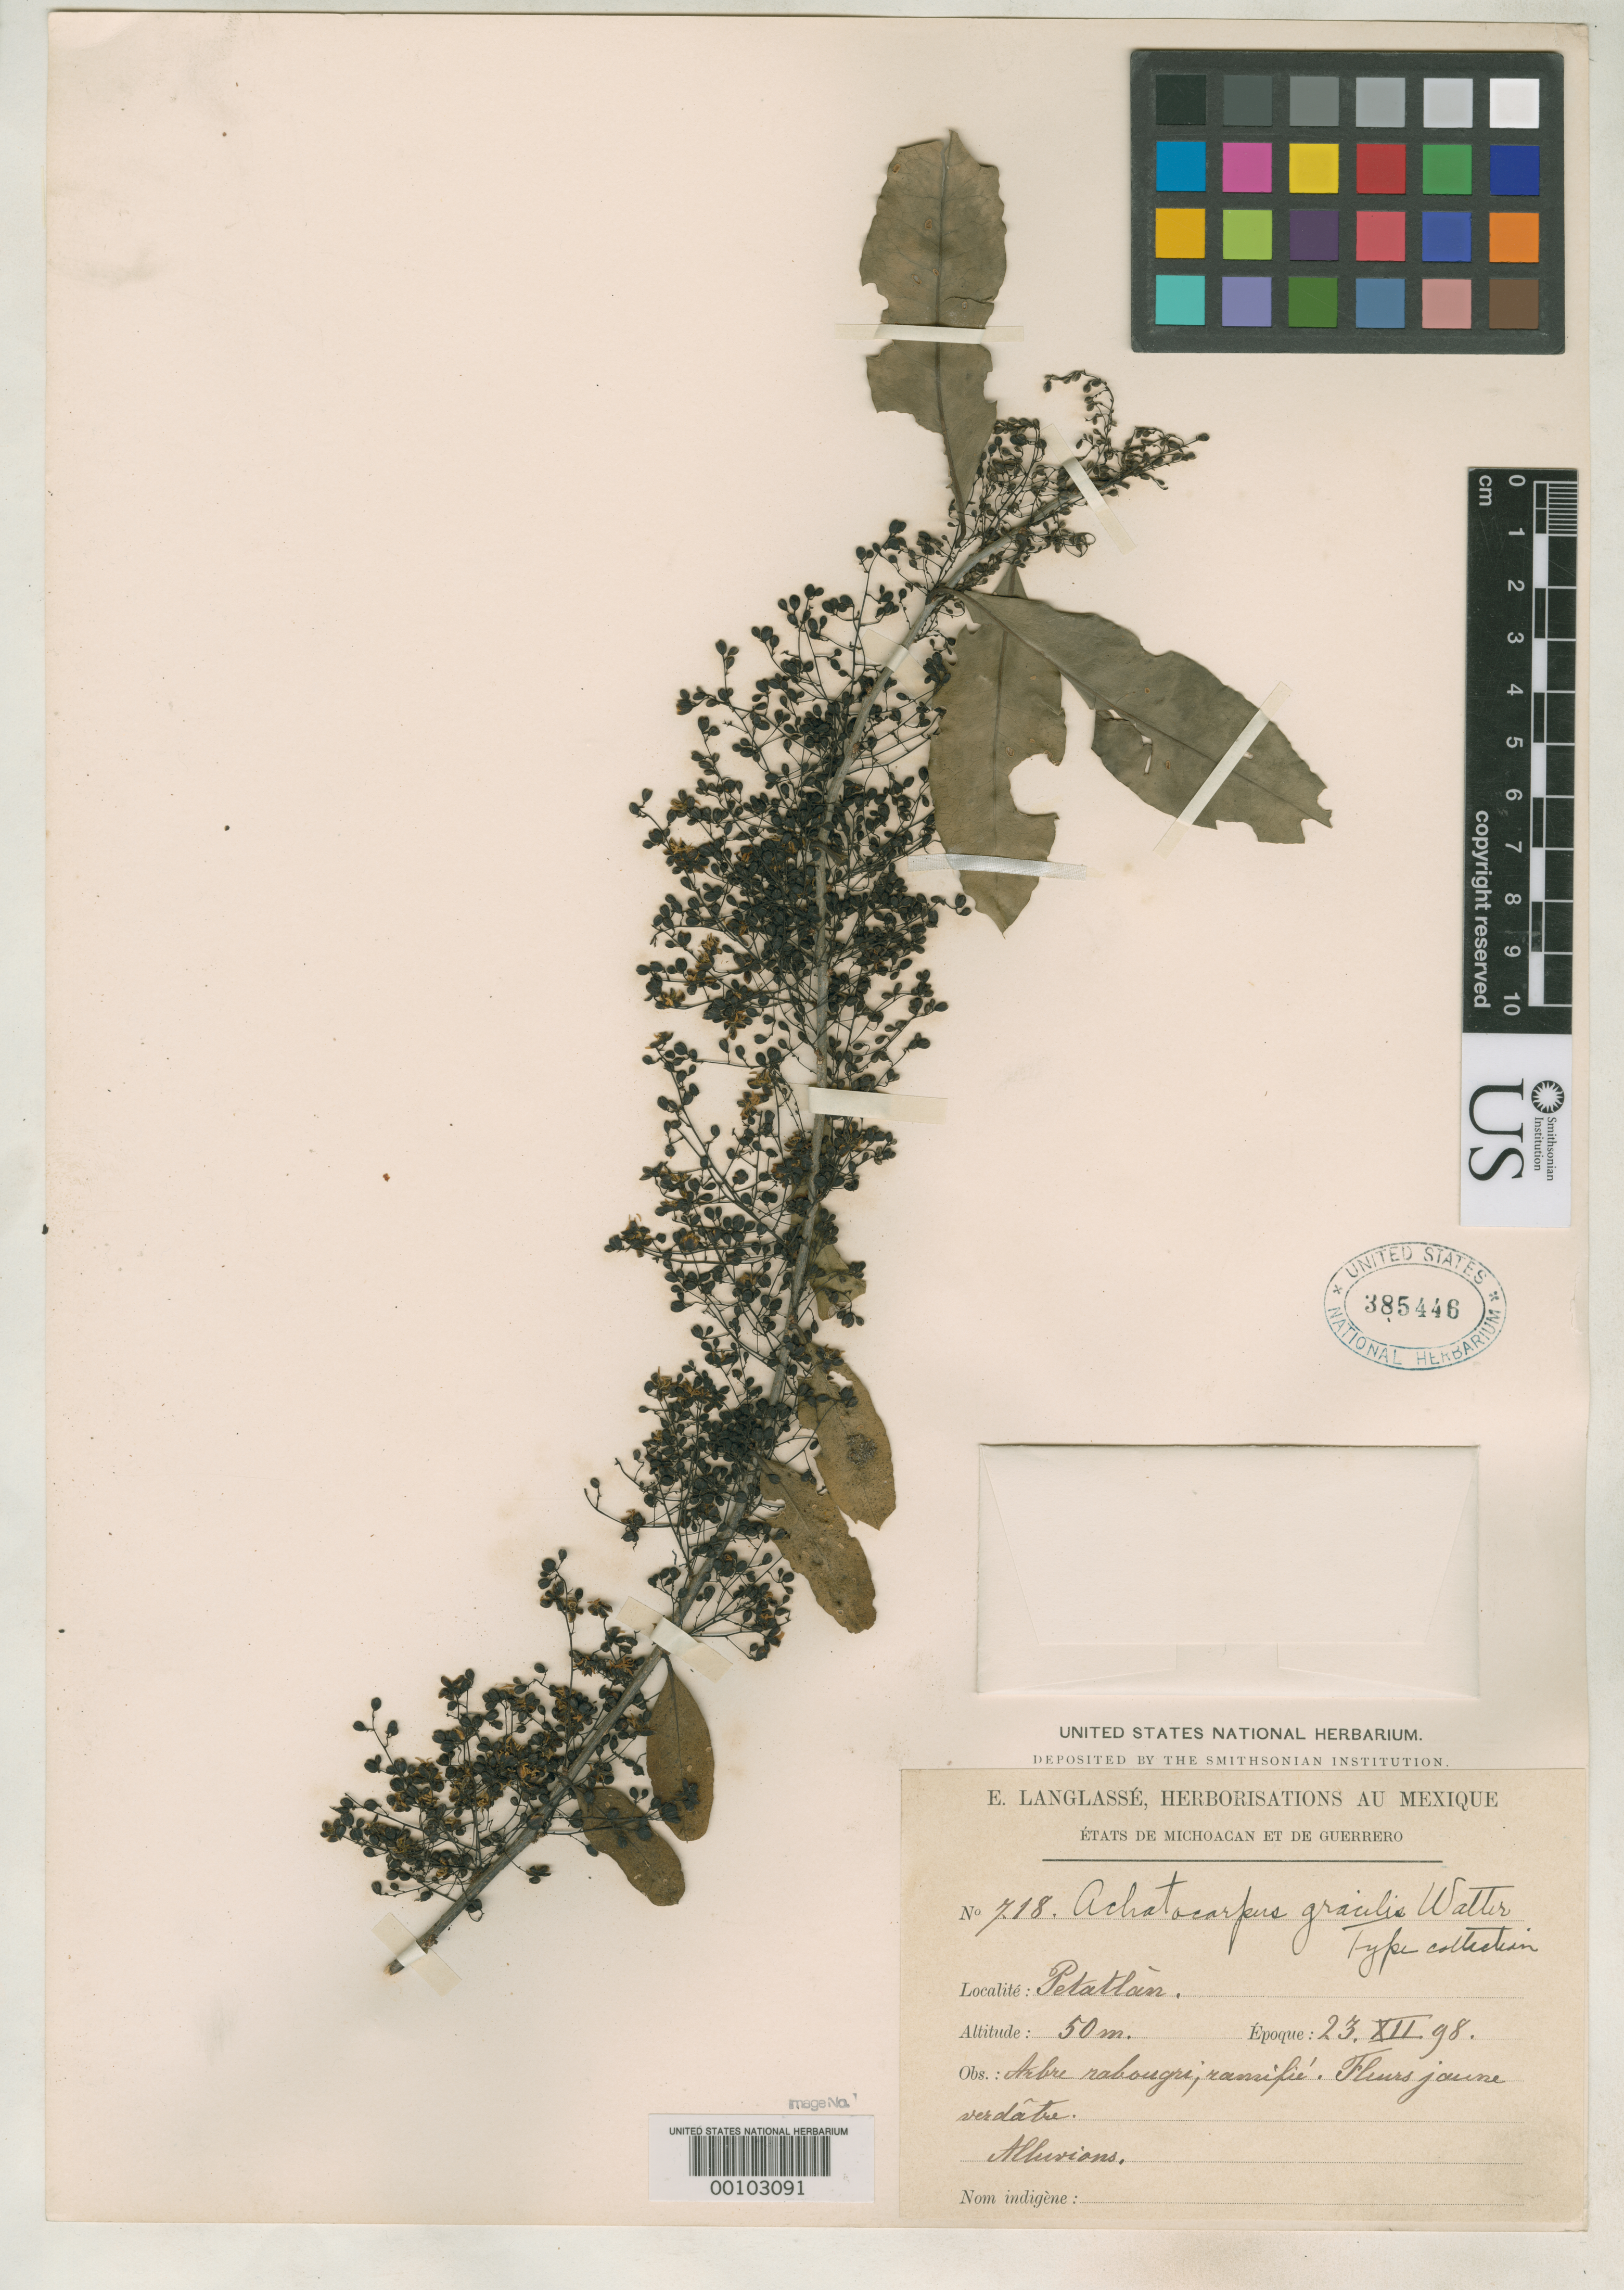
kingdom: Plantae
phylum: Tracheophyta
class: Magnoliopsida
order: Caryophyllales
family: Achatocarpaceae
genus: Achatocarpus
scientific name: Achatocarpus gracilis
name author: H. Walter in Engl.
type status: Isotype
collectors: E. Langlassé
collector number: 718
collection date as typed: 23 Dec 1898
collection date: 1898-12-23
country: Mexico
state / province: Guerrero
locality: Petatlan.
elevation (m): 50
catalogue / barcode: US 385446